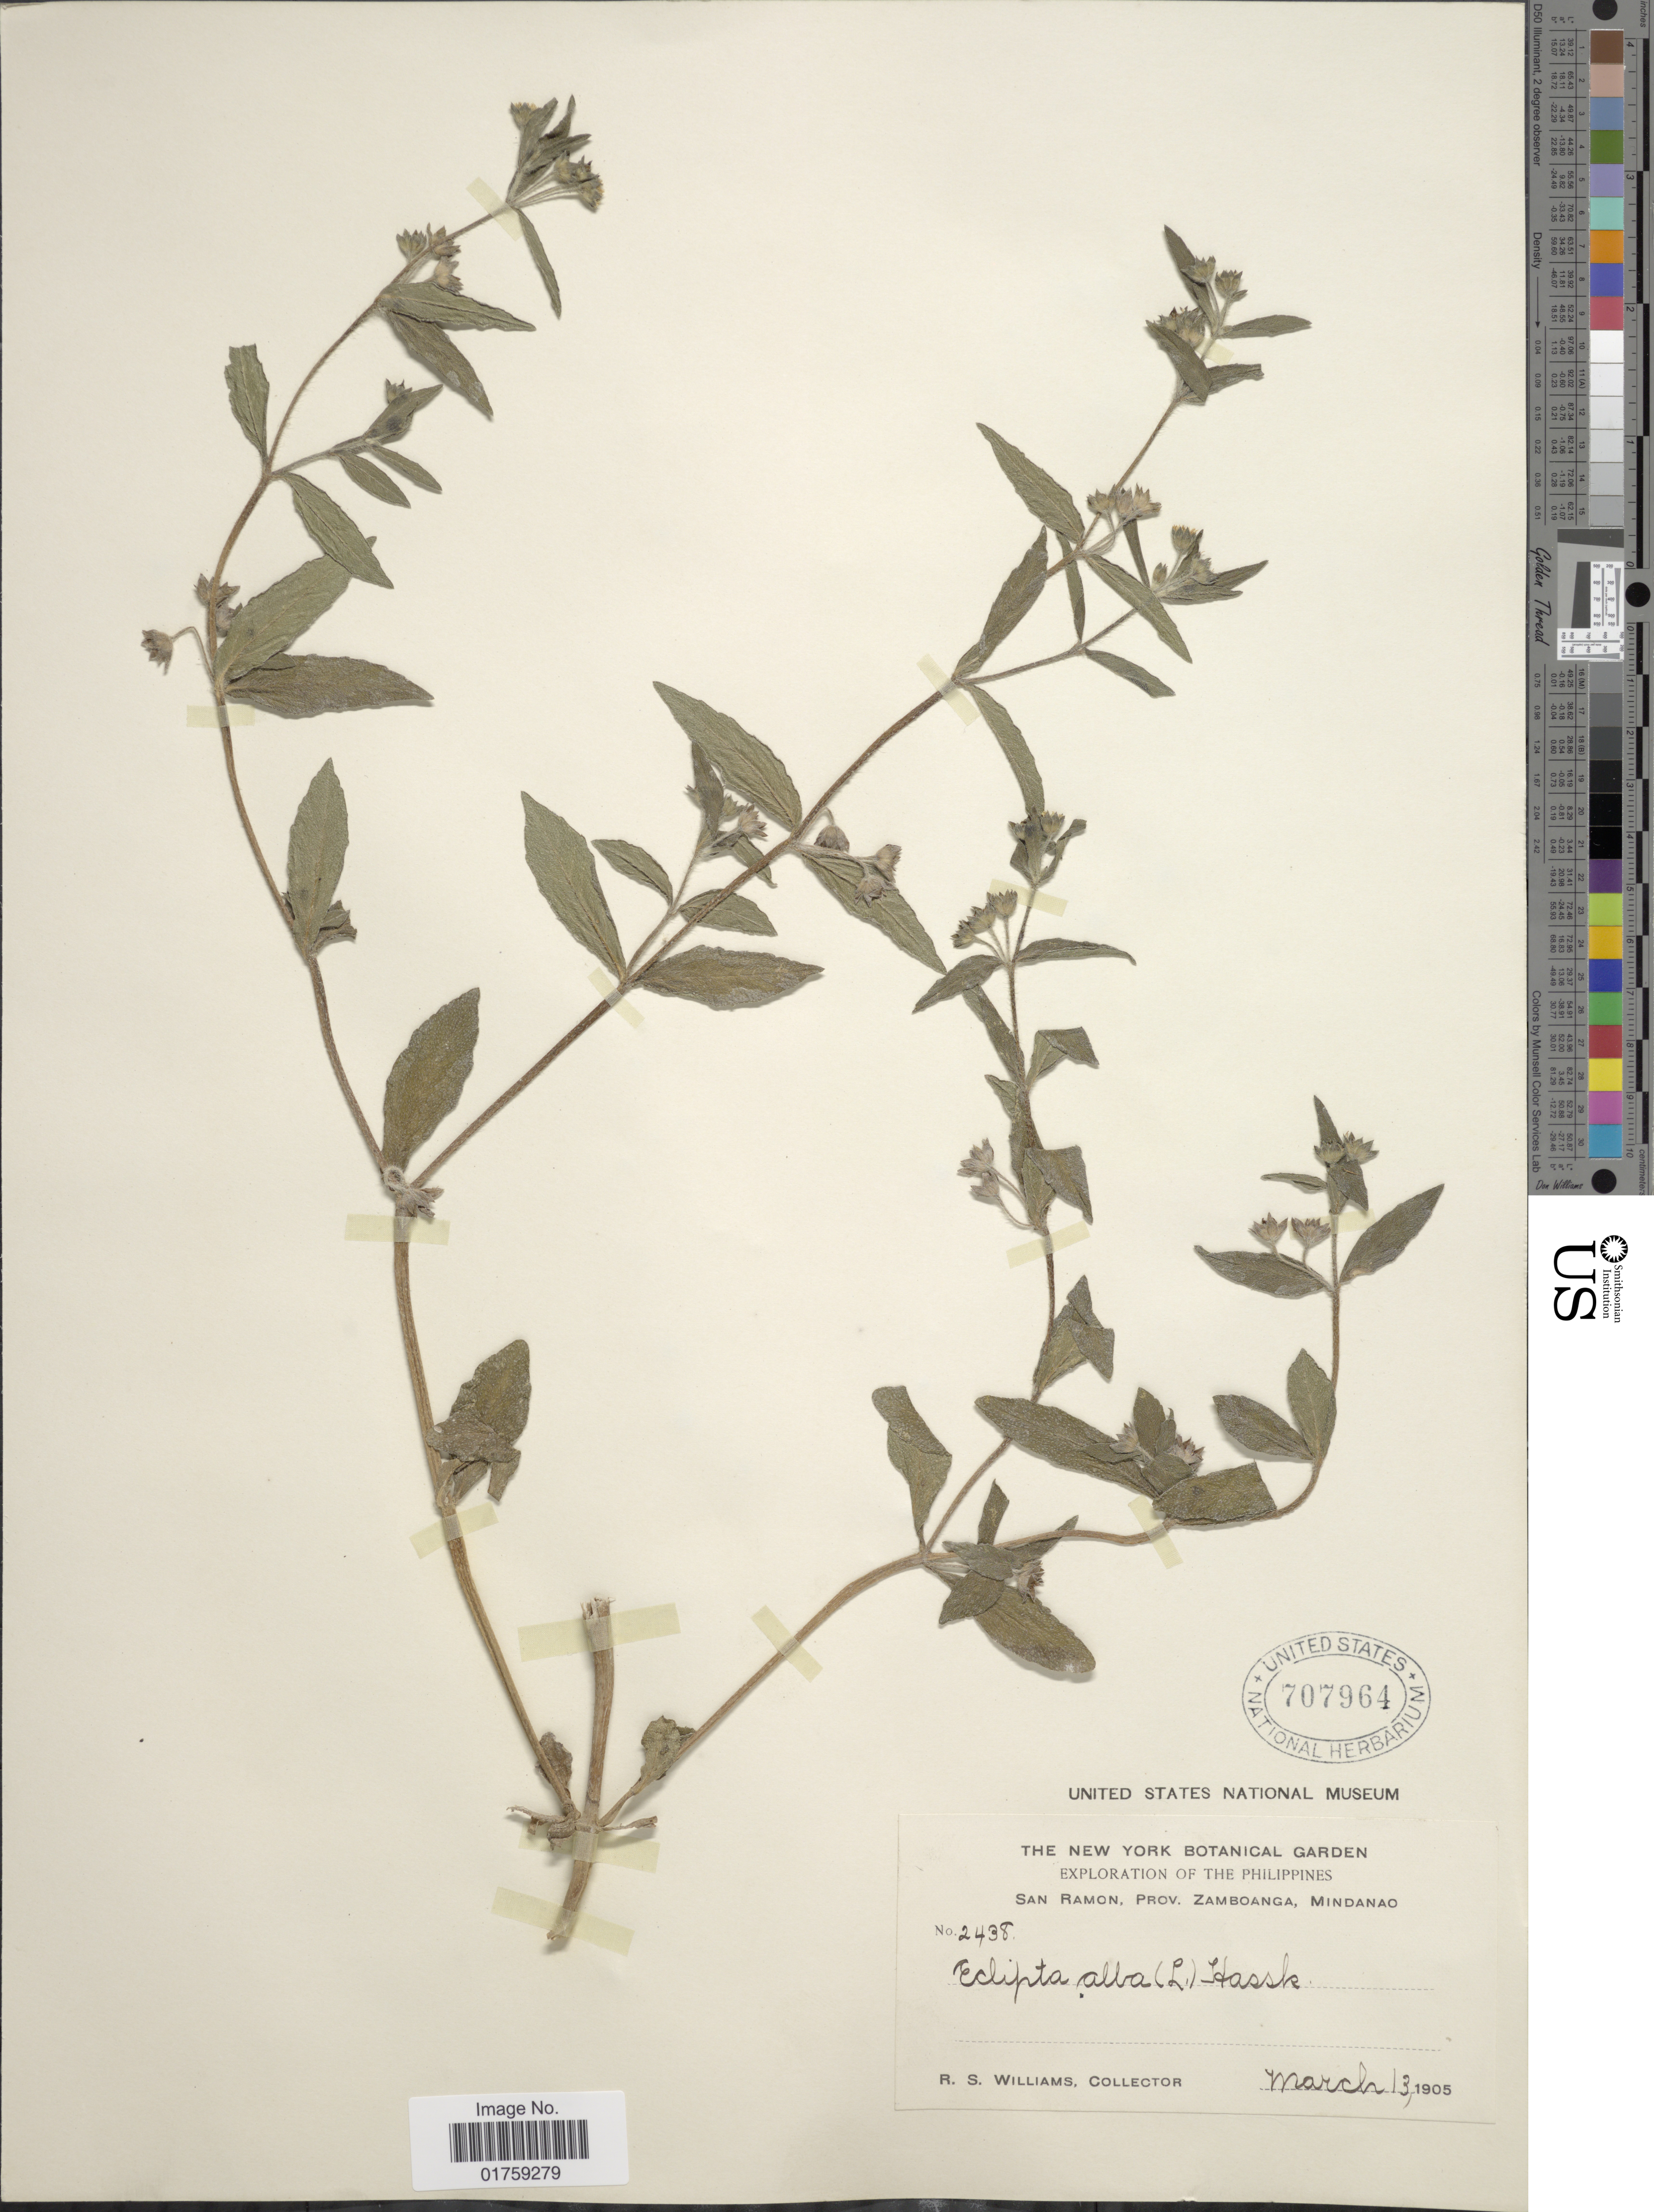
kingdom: Plantae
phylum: Tracheophyta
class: Magnoliopsida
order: Asterales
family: Asteraceae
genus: Eclipta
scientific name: Eclipta alba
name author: (L.) Hassk.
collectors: R. S. Williams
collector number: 2438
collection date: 1905-03-13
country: Philippines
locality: San Ramon, Prov. Zamboanga, Mindanao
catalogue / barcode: US 707964